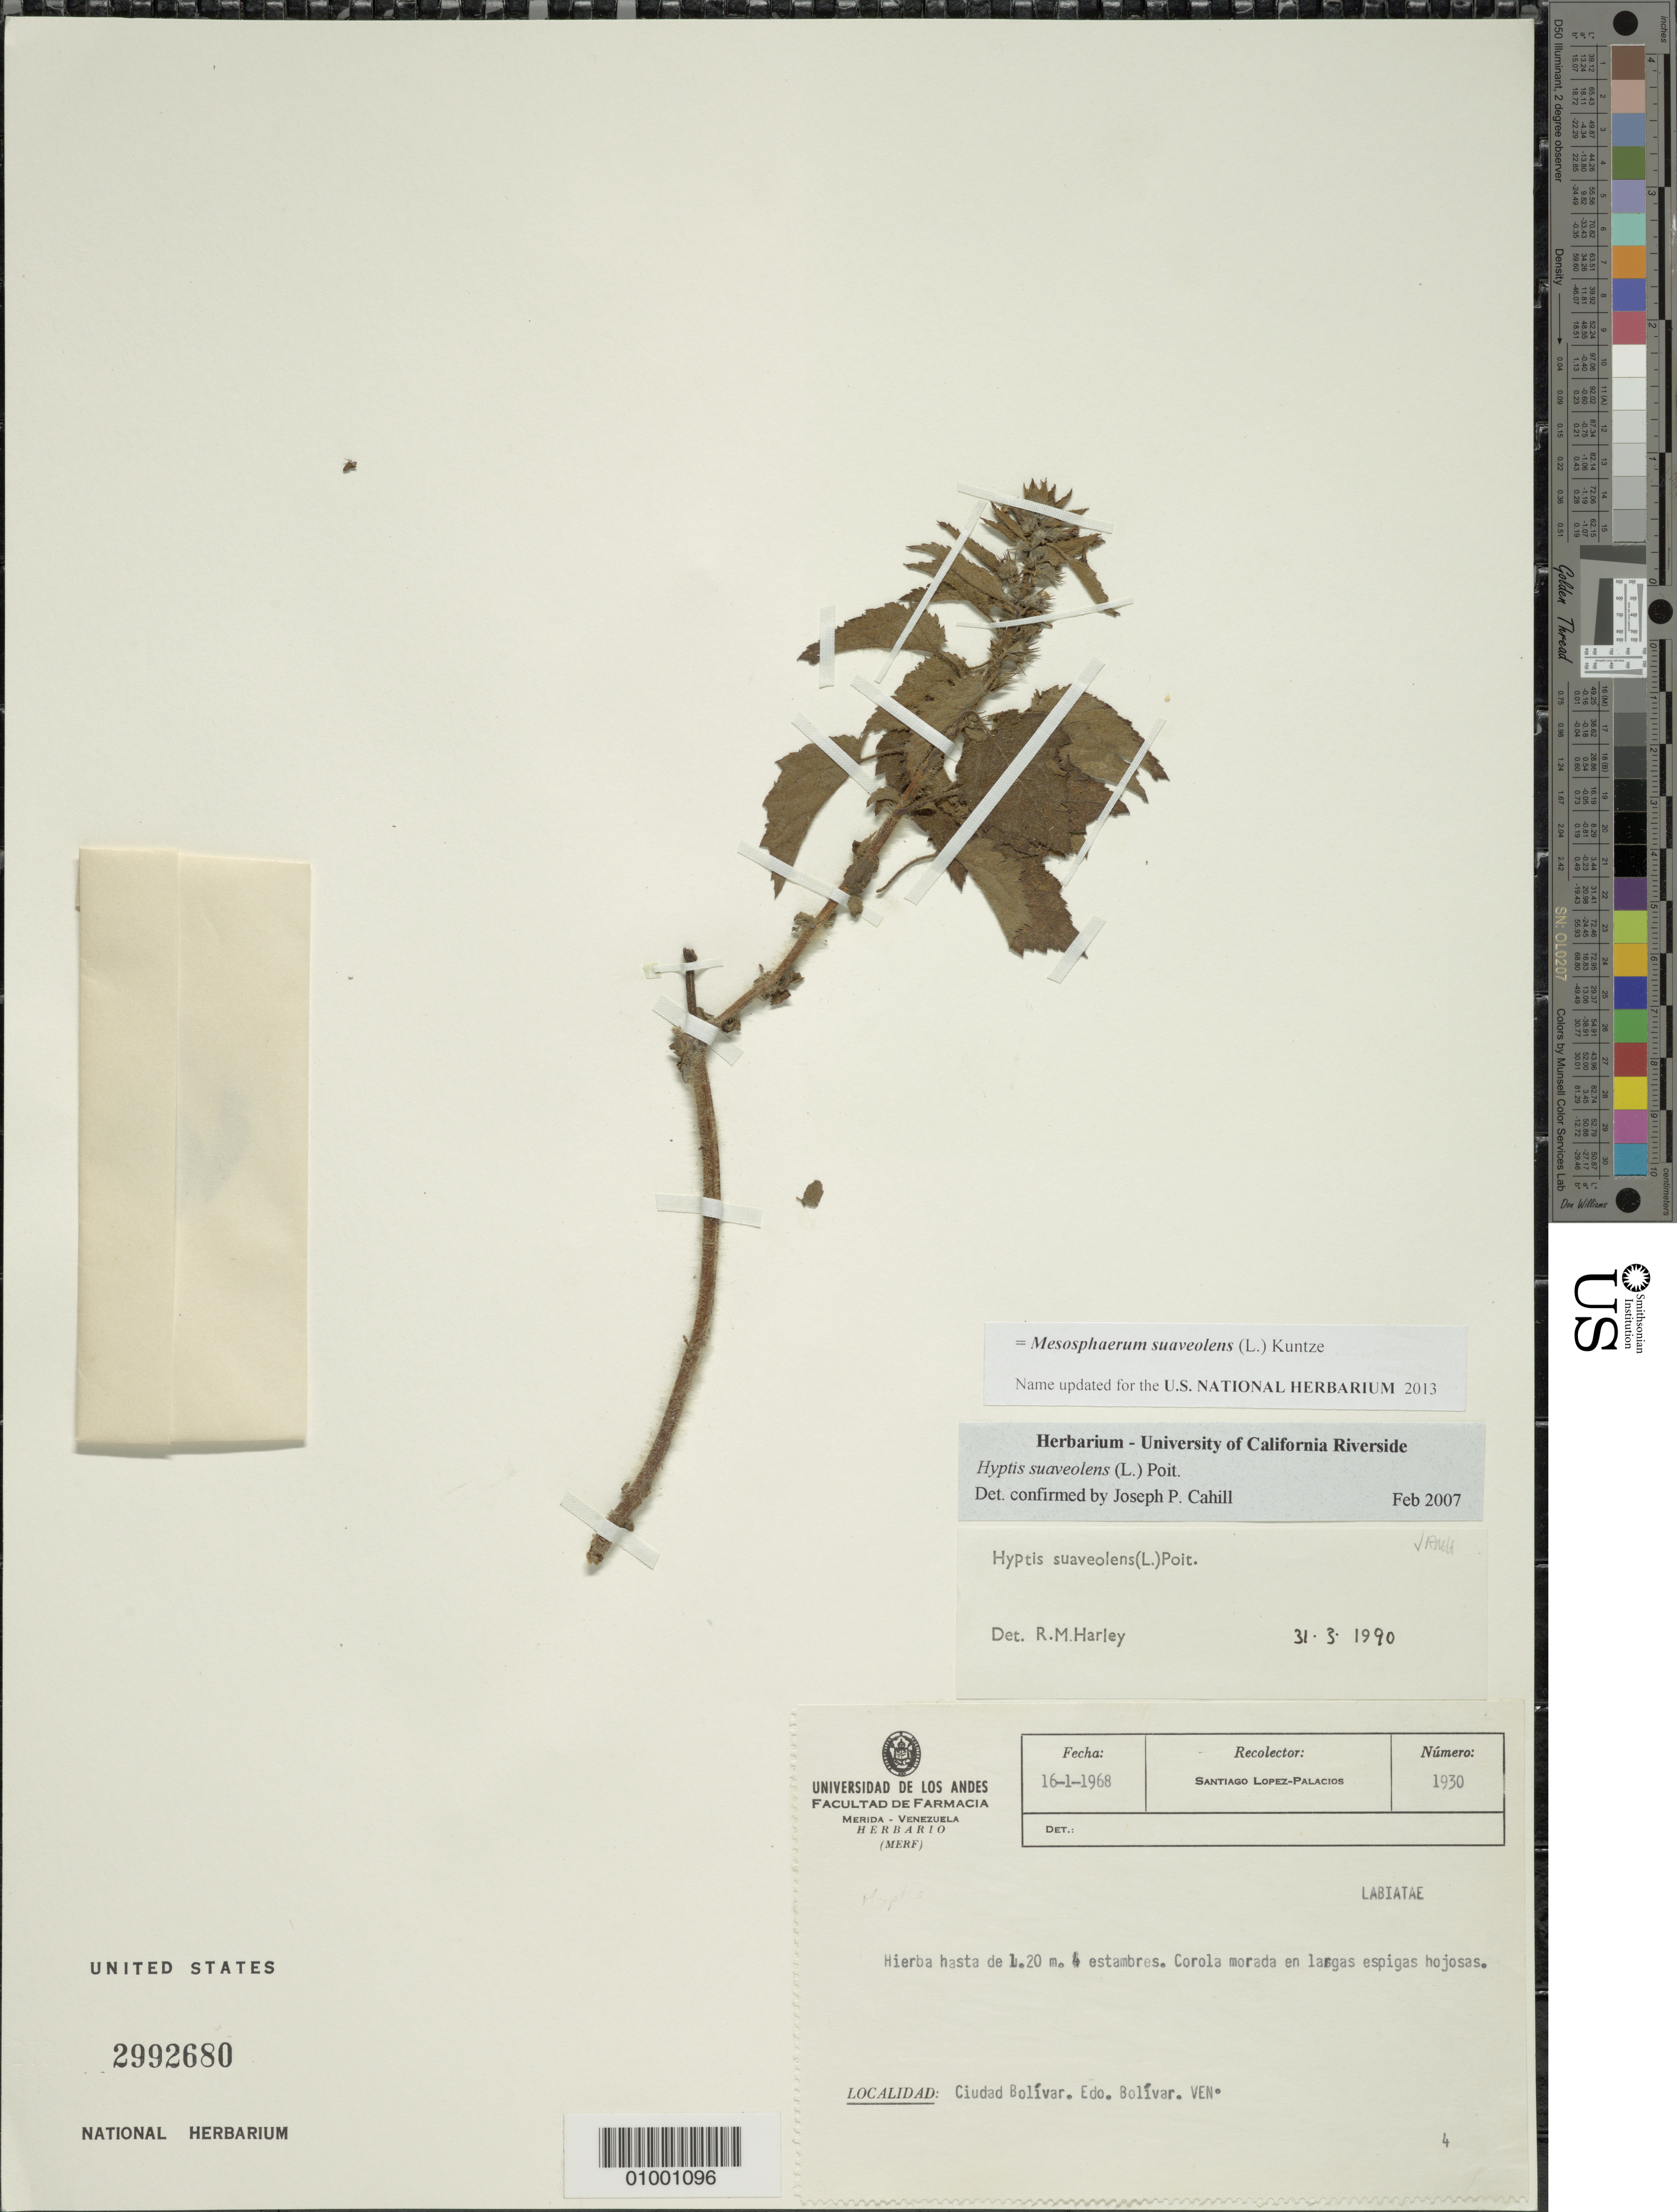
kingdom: Plantae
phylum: Tracheophyta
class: Magnoliopsida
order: Lamiales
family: Lamiaceae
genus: Hyptis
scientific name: Hyptis suaveolens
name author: (L.) Poit.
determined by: Cahill, J. P.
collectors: S. López-Palacios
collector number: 1930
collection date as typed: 16-Jan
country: Venezuela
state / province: Bolívar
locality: Ciudad Bolivar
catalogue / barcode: US 2992680